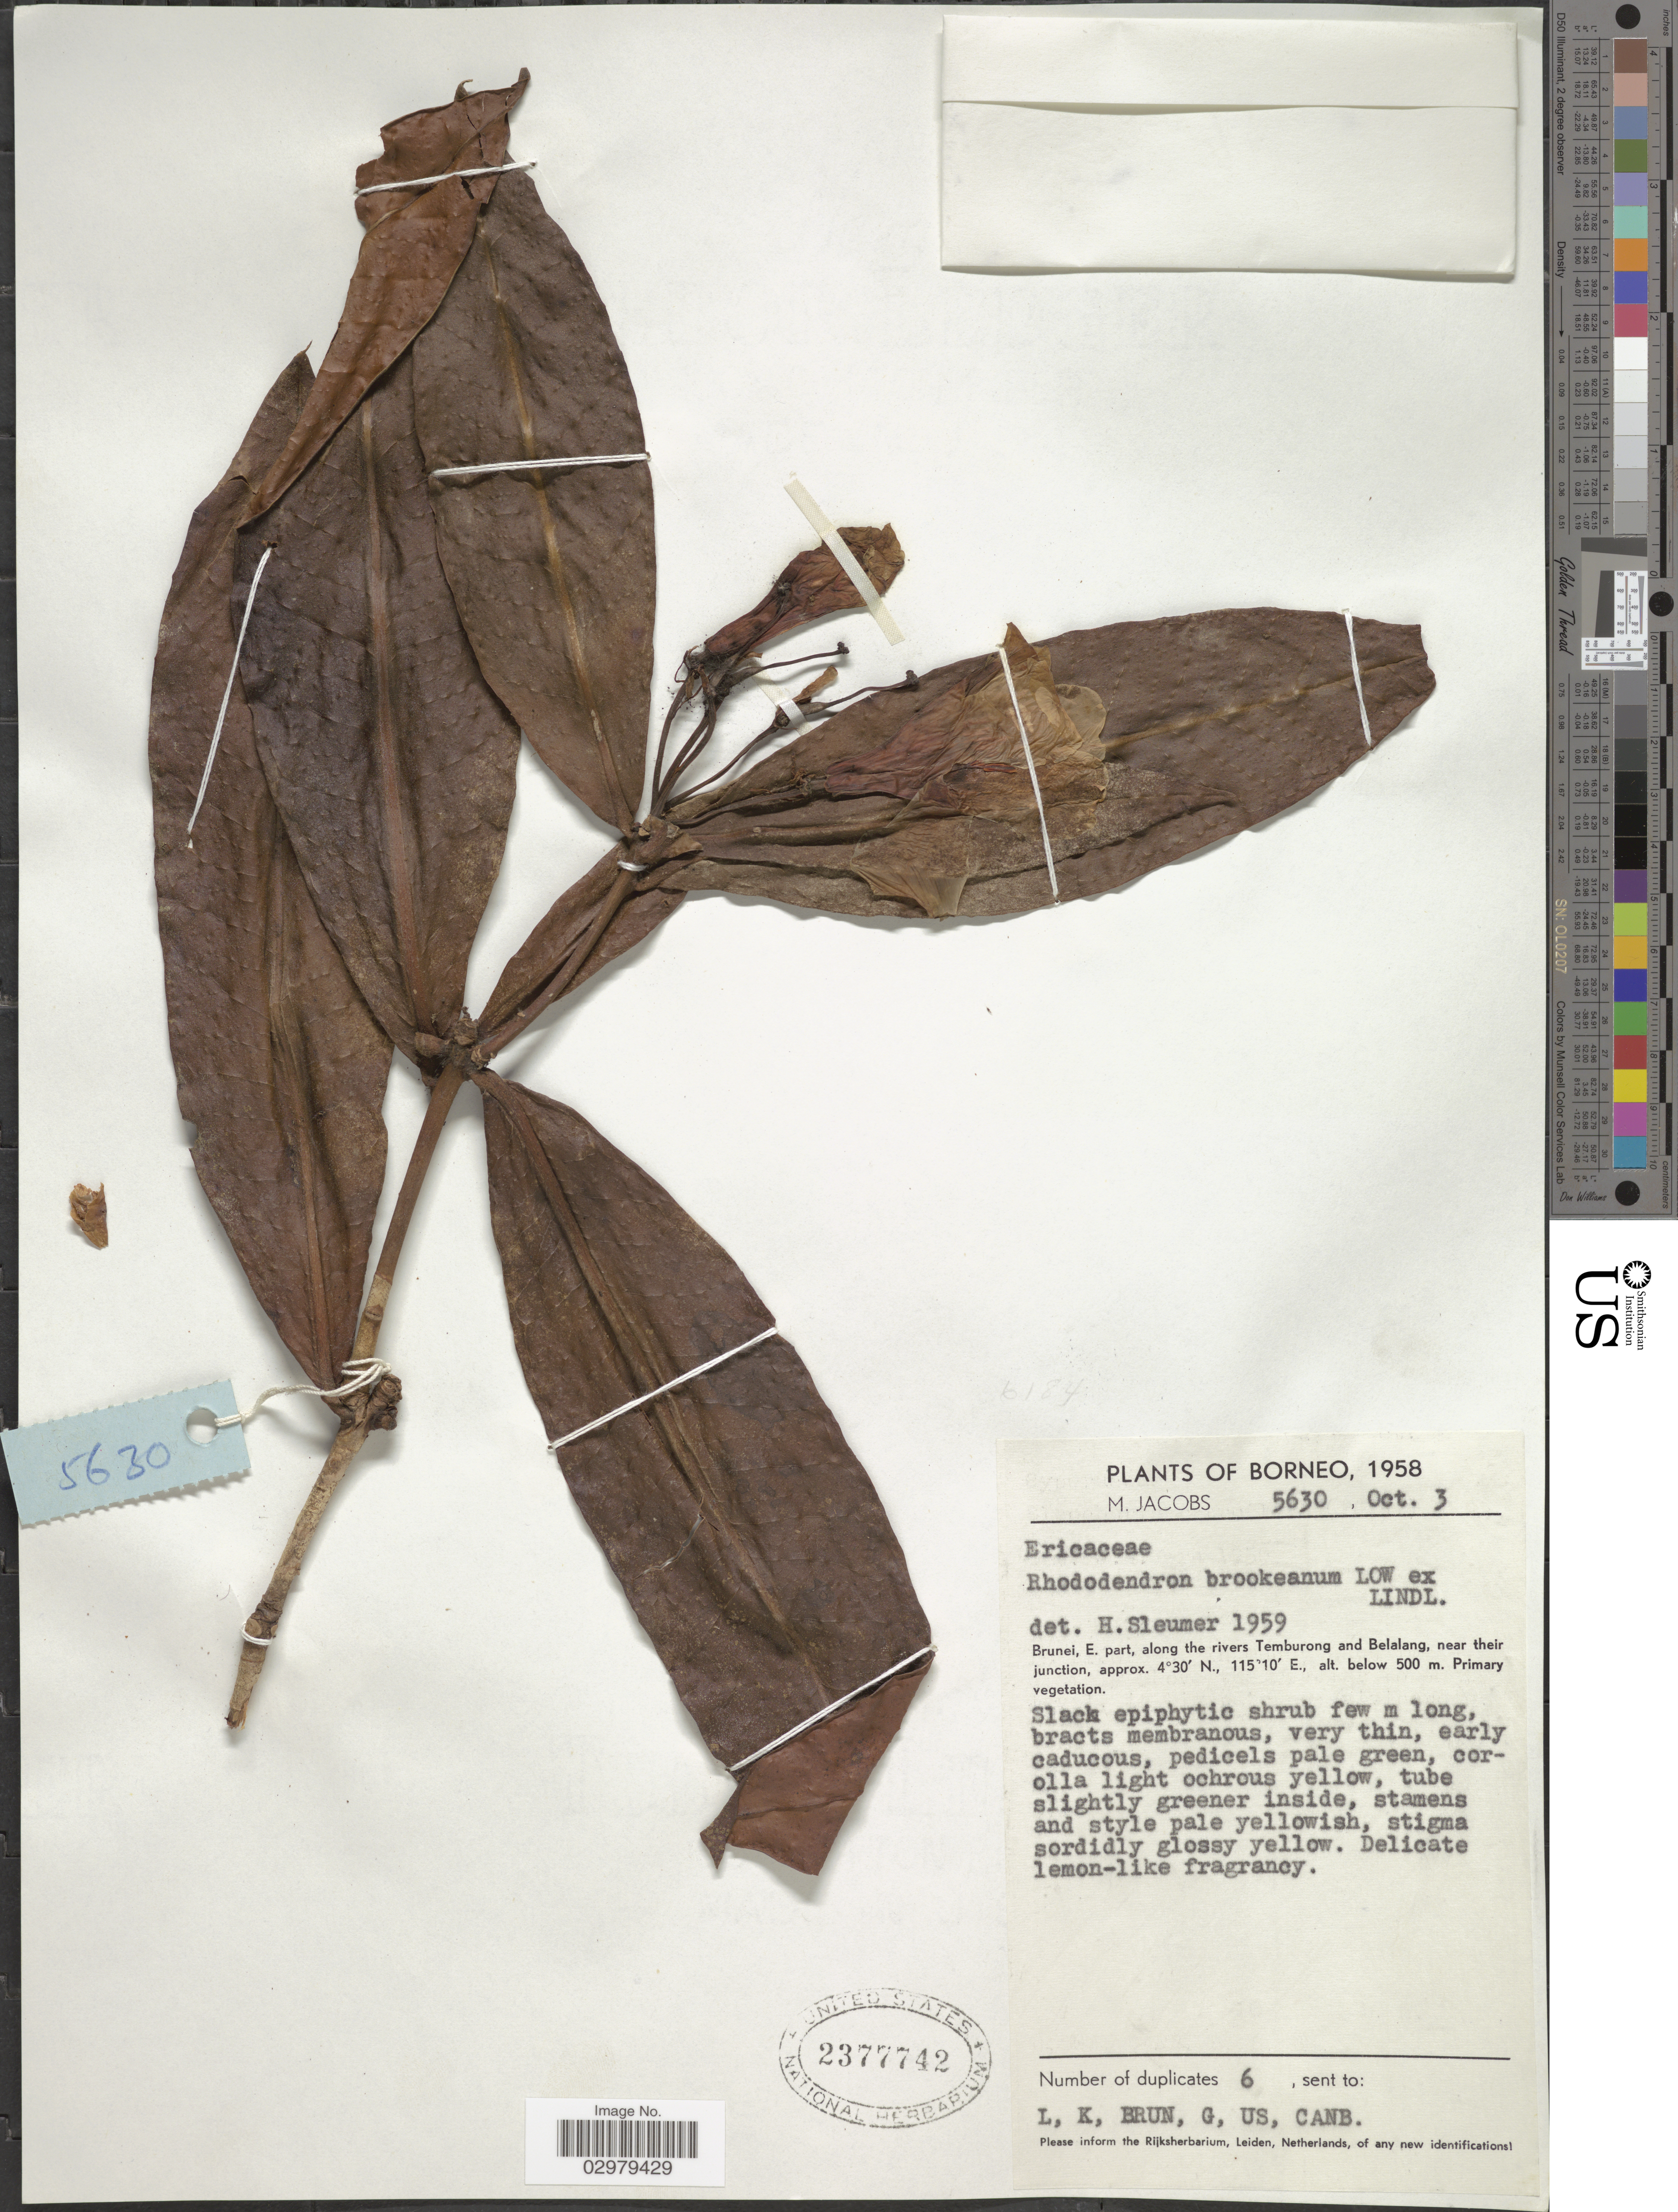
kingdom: Plantae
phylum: Tracheophyta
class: Magnoliopsida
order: Ericales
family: Ericaceae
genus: Rhododendron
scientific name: Rhododendron brookeanum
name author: H. Low ex Lindl.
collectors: M. Jacobs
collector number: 5630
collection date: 1958-10-30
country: Brunei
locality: Borneo. E. part, along the rivers Temburong and Belalang, near their junction.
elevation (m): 500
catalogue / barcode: US 2377742